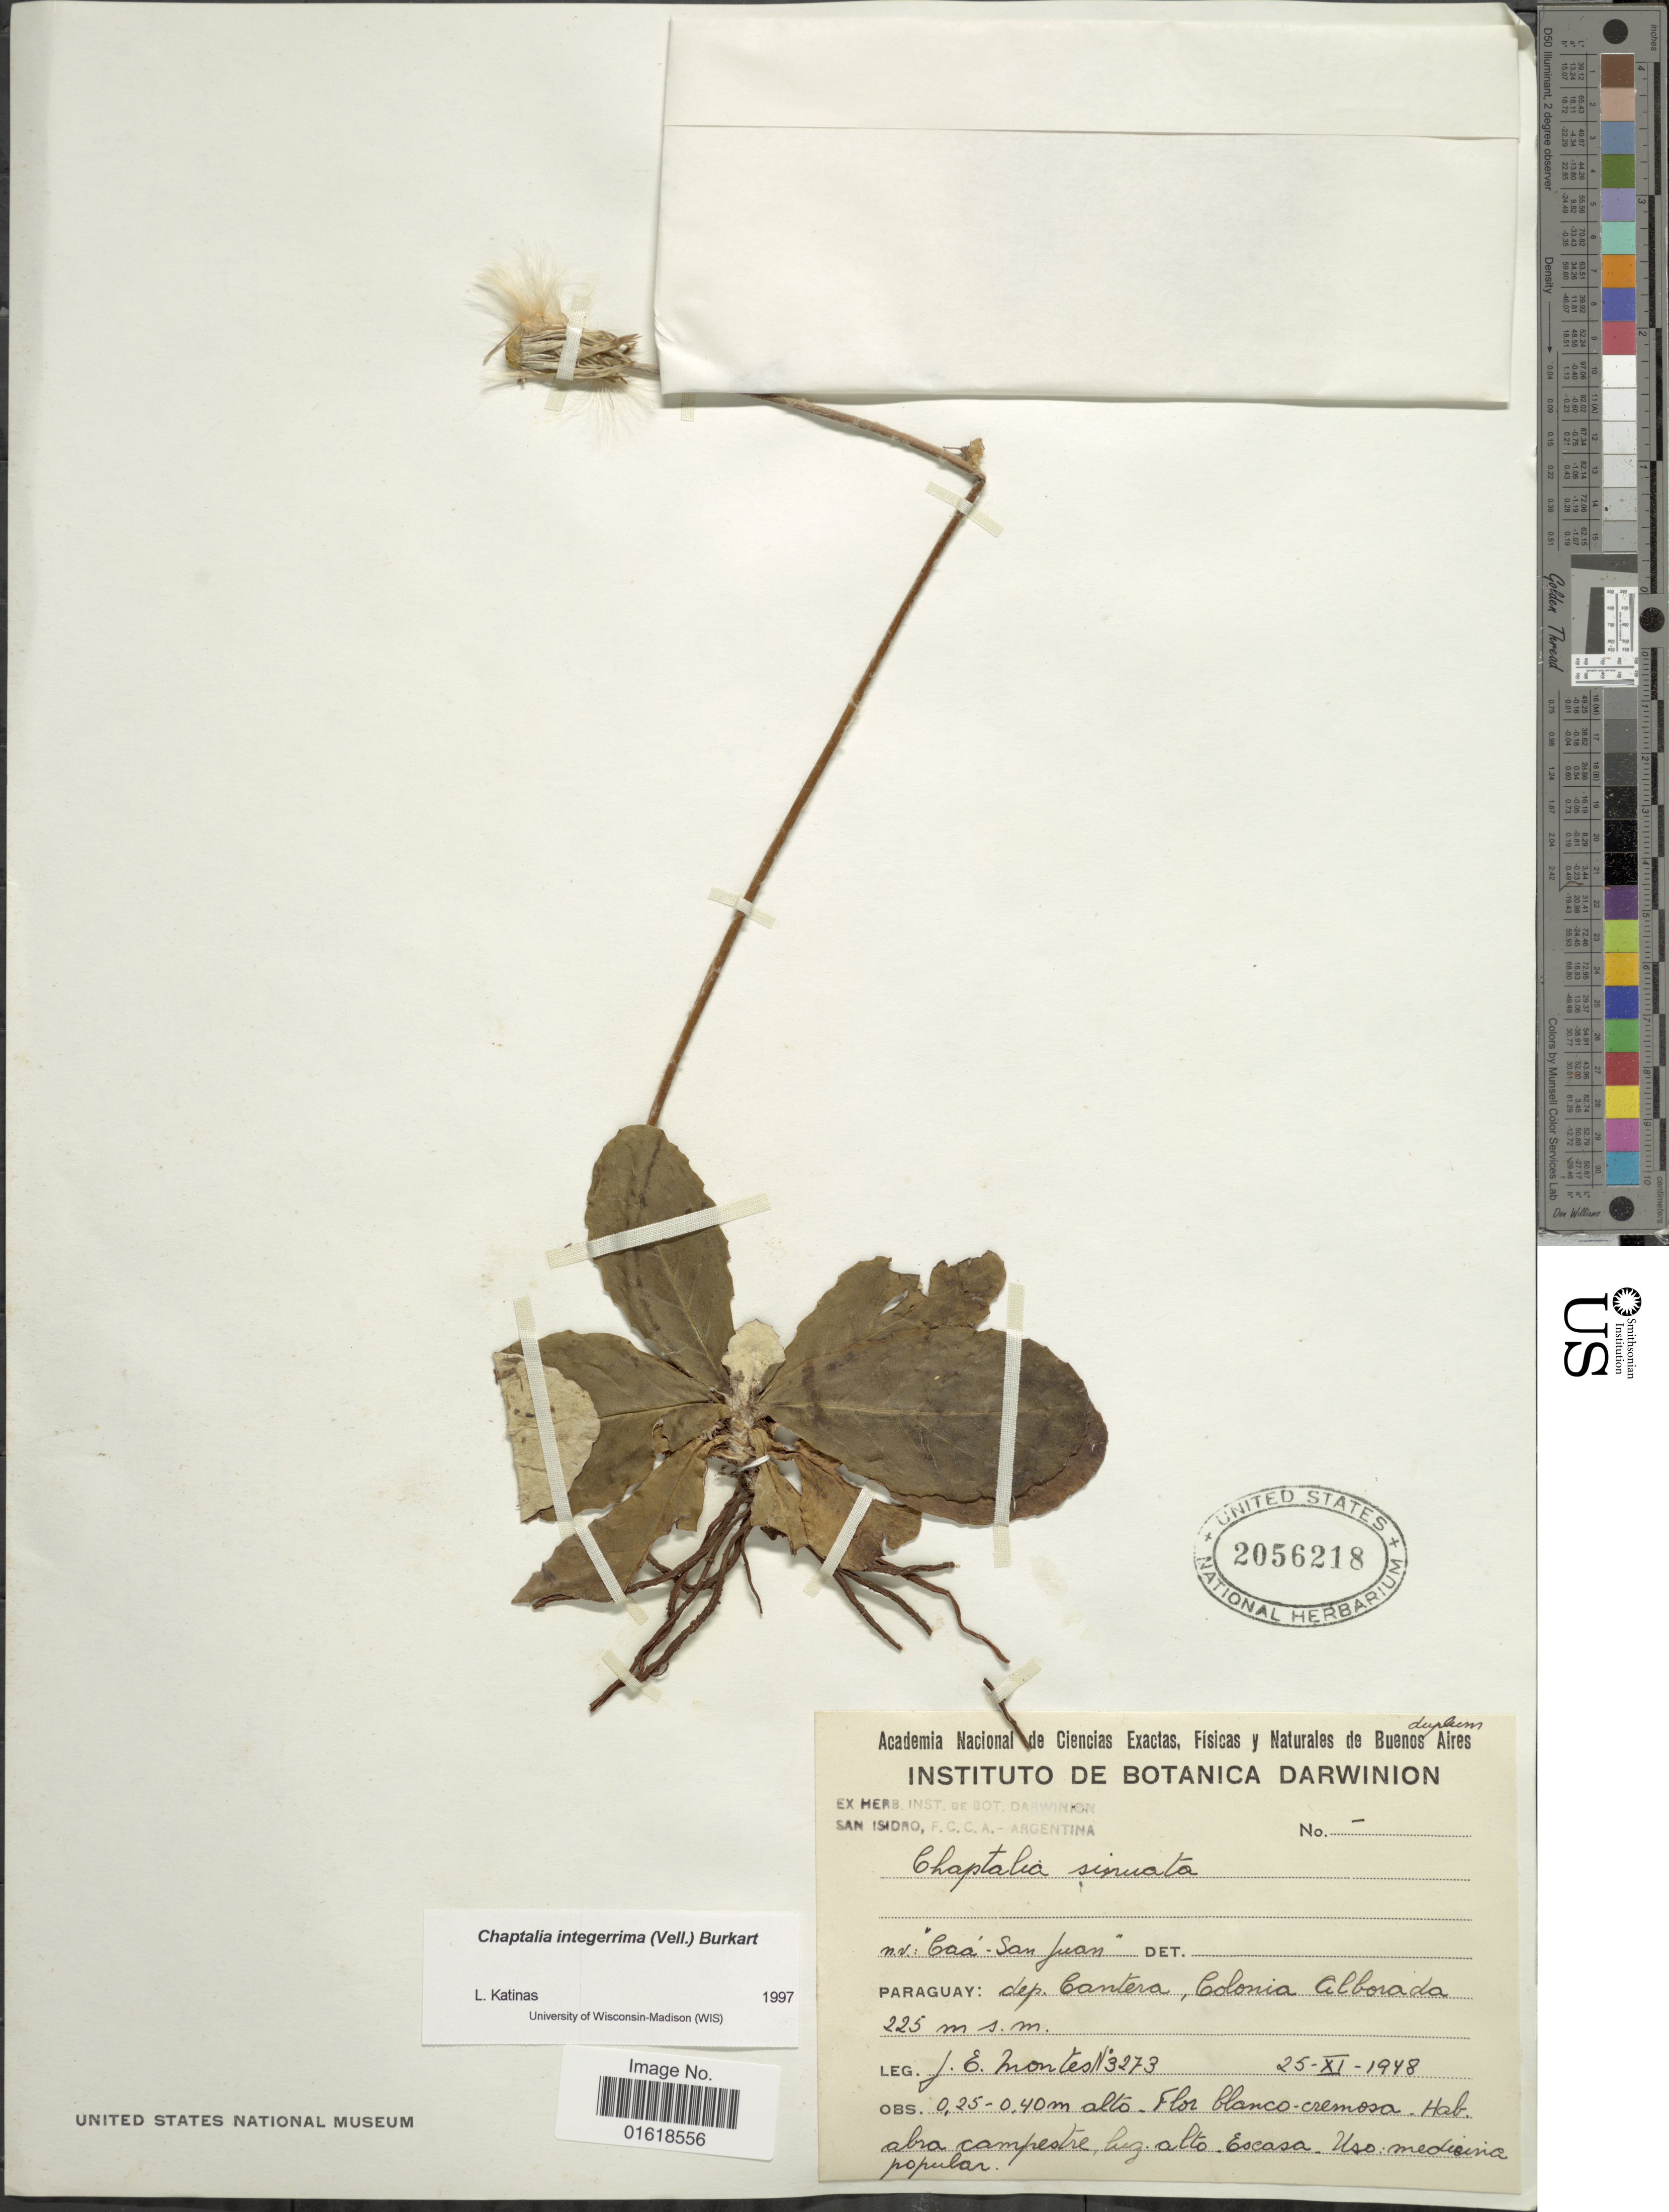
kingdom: Plantae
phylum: Tracheophyta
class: Magnoliopsida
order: Asterales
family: Asteraceae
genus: Chaptalia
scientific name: Chaptalia integerrima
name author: (Vell.) Burkart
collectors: J. E. Montes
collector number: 3273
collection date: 1948-11-25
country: Paraguay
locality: N.v.: Caá - San Juan. Paraguay: dep. Cantera. Colonia Alborada.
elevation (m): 225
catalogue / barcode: US 2056218